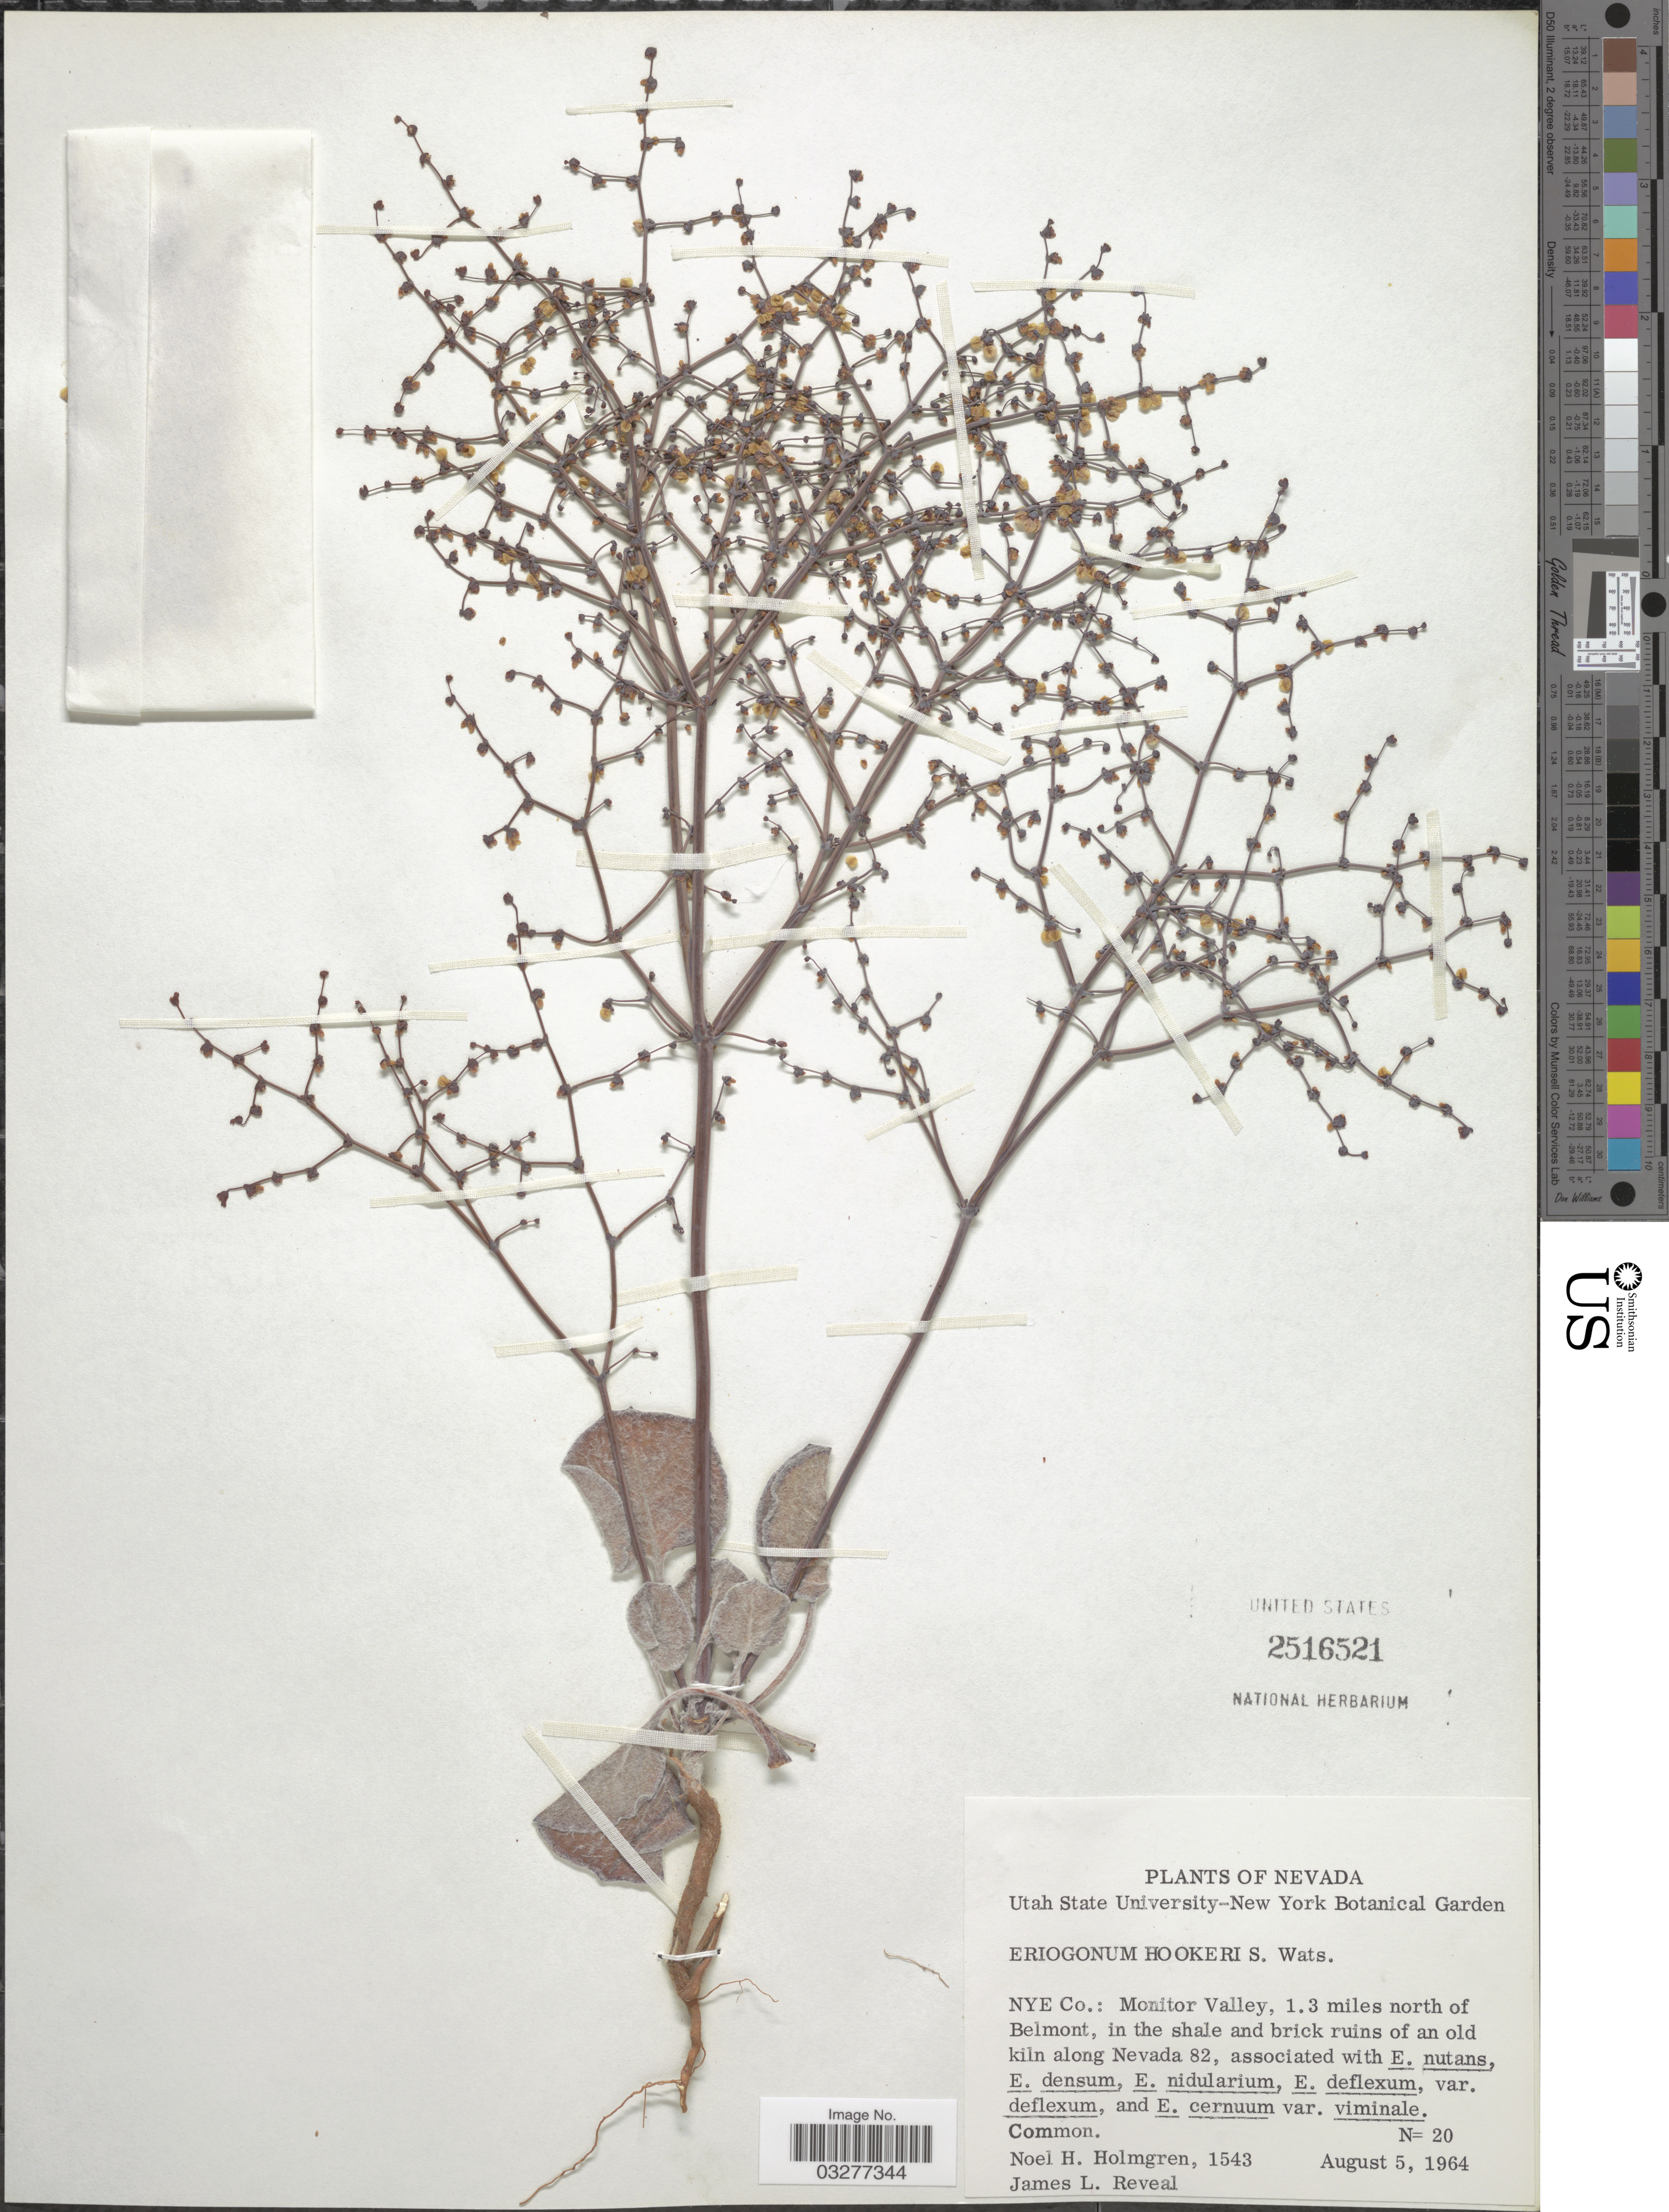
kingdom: Plantae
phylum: Tracheophyta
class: Magnoliopsida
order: Caryophyllales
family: Polygonaceae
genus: Eriogonum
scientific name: Eriogonum hookeri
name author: S. Watson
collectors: N. H. Holmgren & J. L. Reveal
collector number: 1543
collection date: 1964-08-05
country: United States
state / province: Nevada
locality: Nye Co.: Monitor Valley, 1.3 miles north of Belmont, in the shale and brick ruins of an old kiln along Nevada 82.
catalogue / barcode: US 2516521